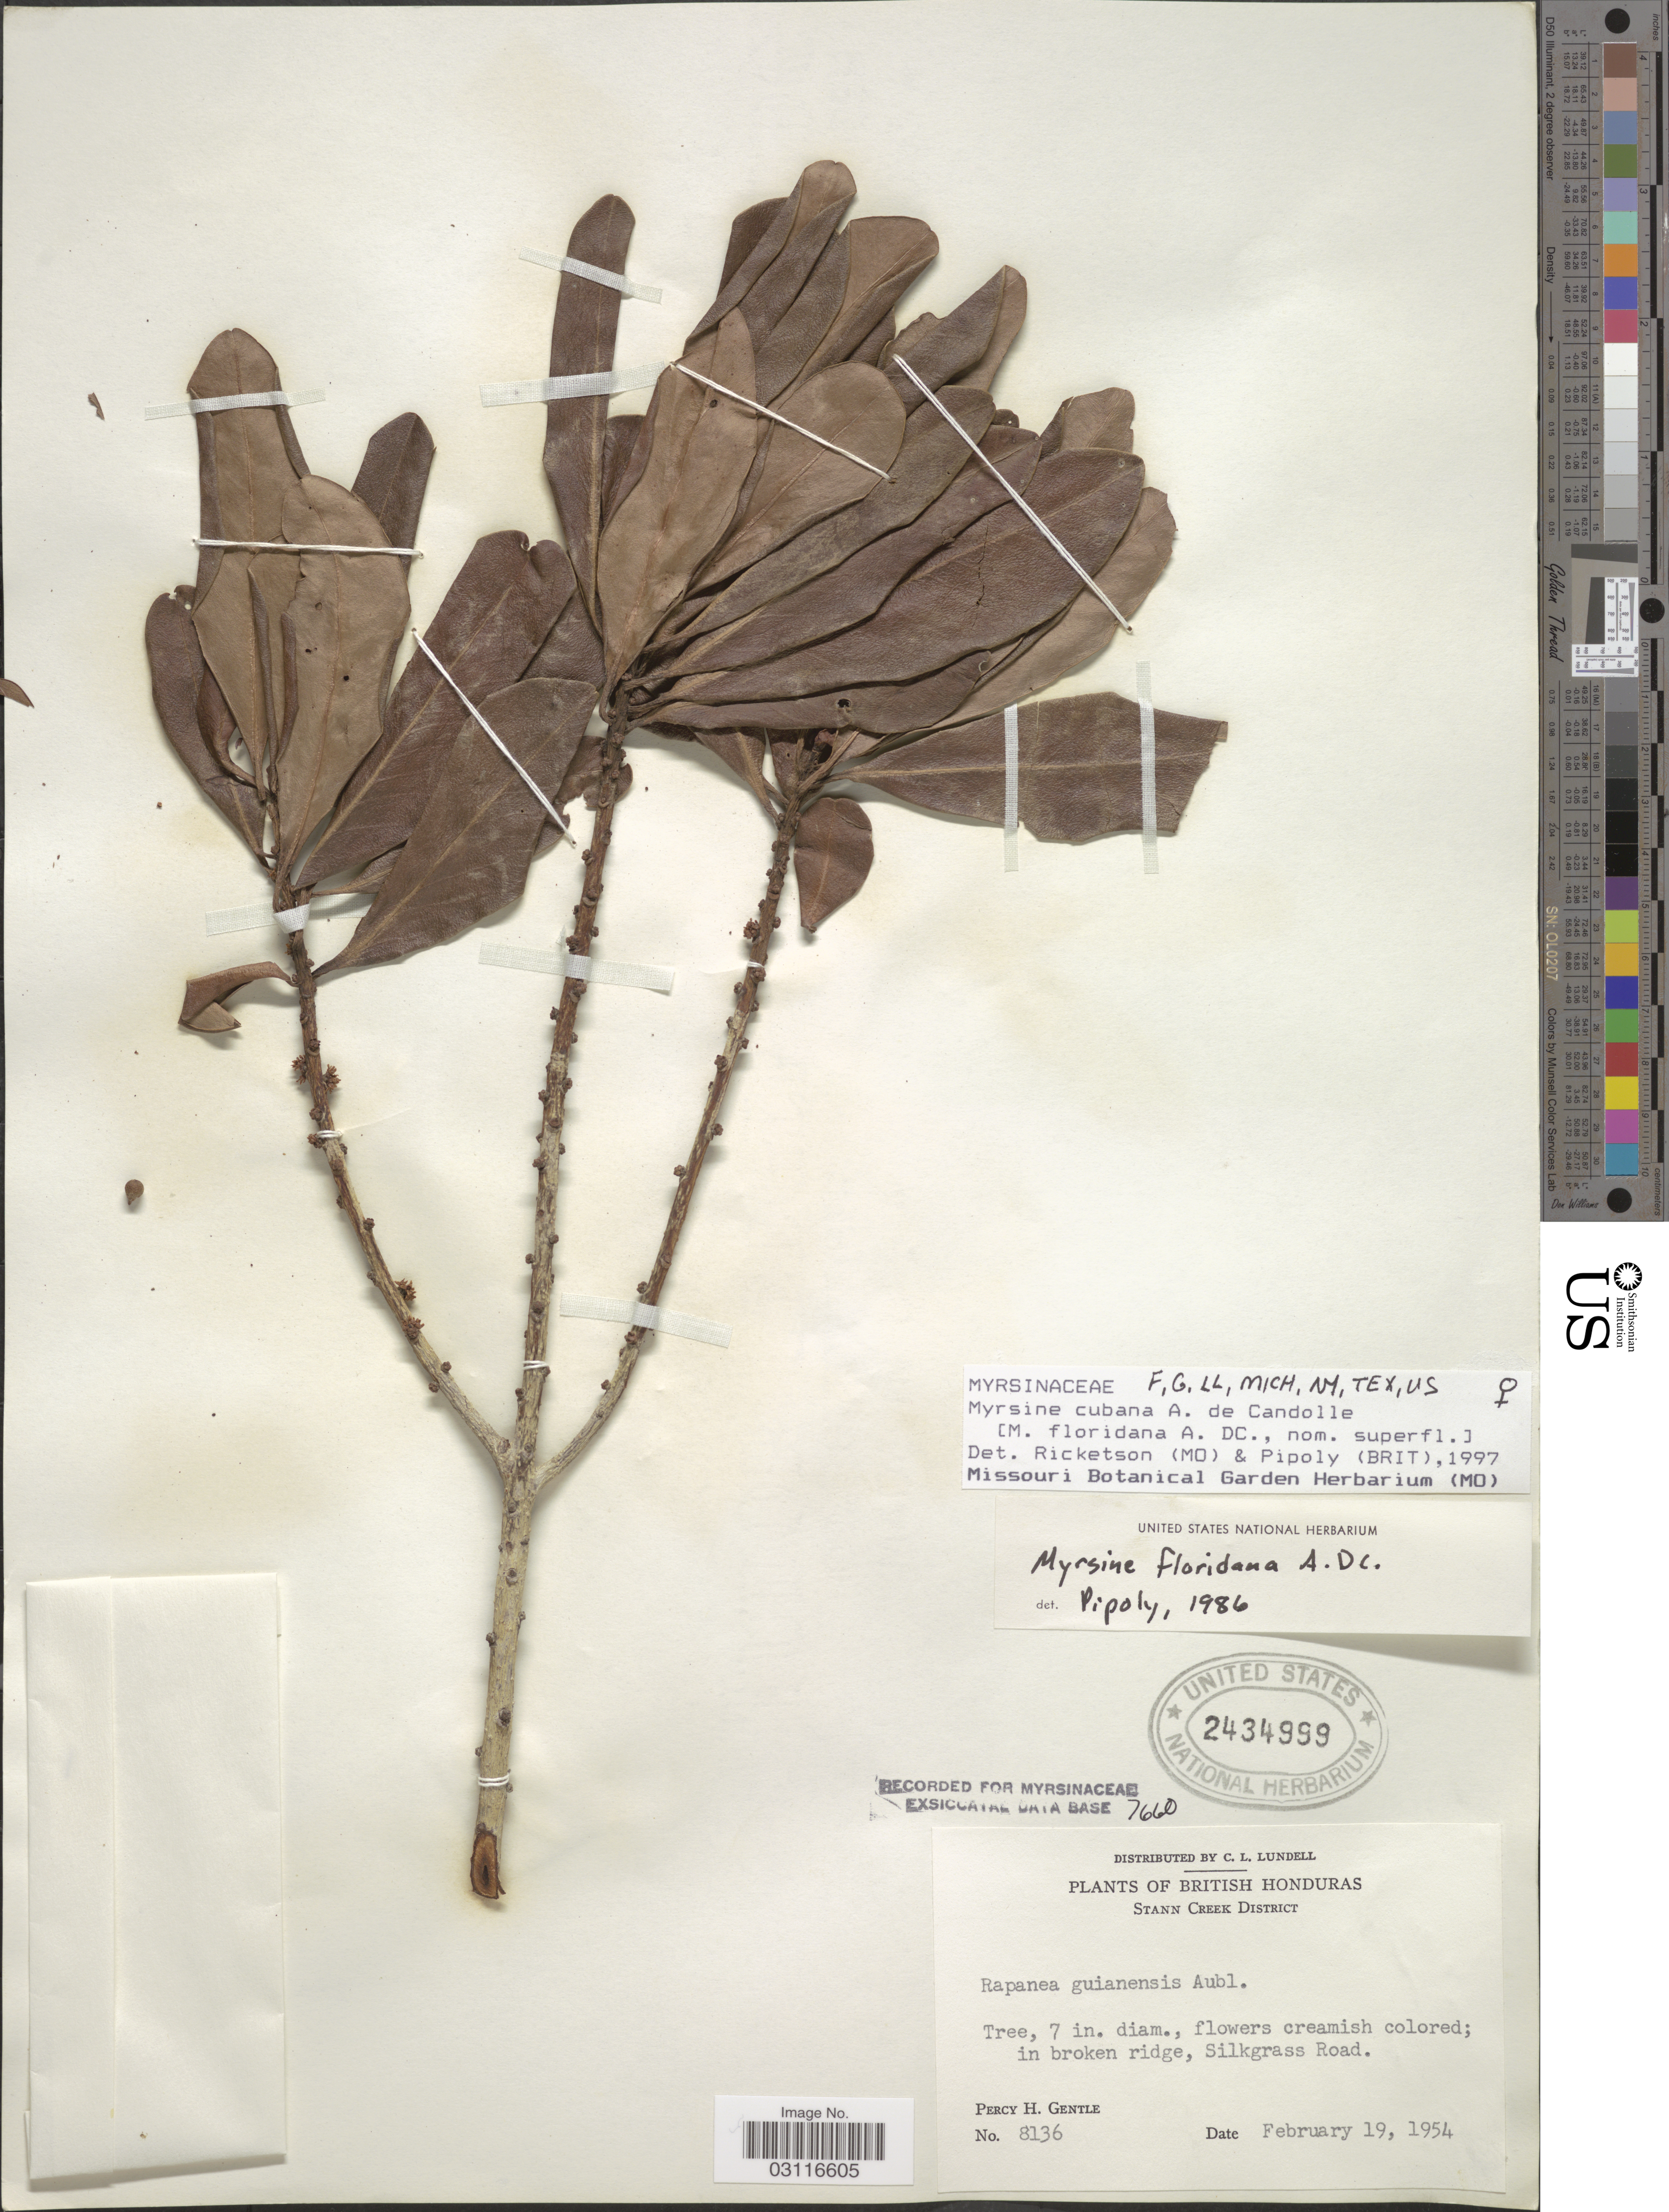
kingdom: Plantae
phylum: Tracheophyta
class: Magnoliopsida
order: Ericales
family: Primulaceae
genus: Myrsine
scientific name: Myrsine cubana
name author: A. DC.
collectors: P. H. Gentle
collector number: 8136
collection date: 1954-02-19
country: Belize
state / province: Stann Creek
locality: British Honduras. Stann Creek District. In broken ridge, Silkgrass Road.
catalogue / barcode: US 2434999